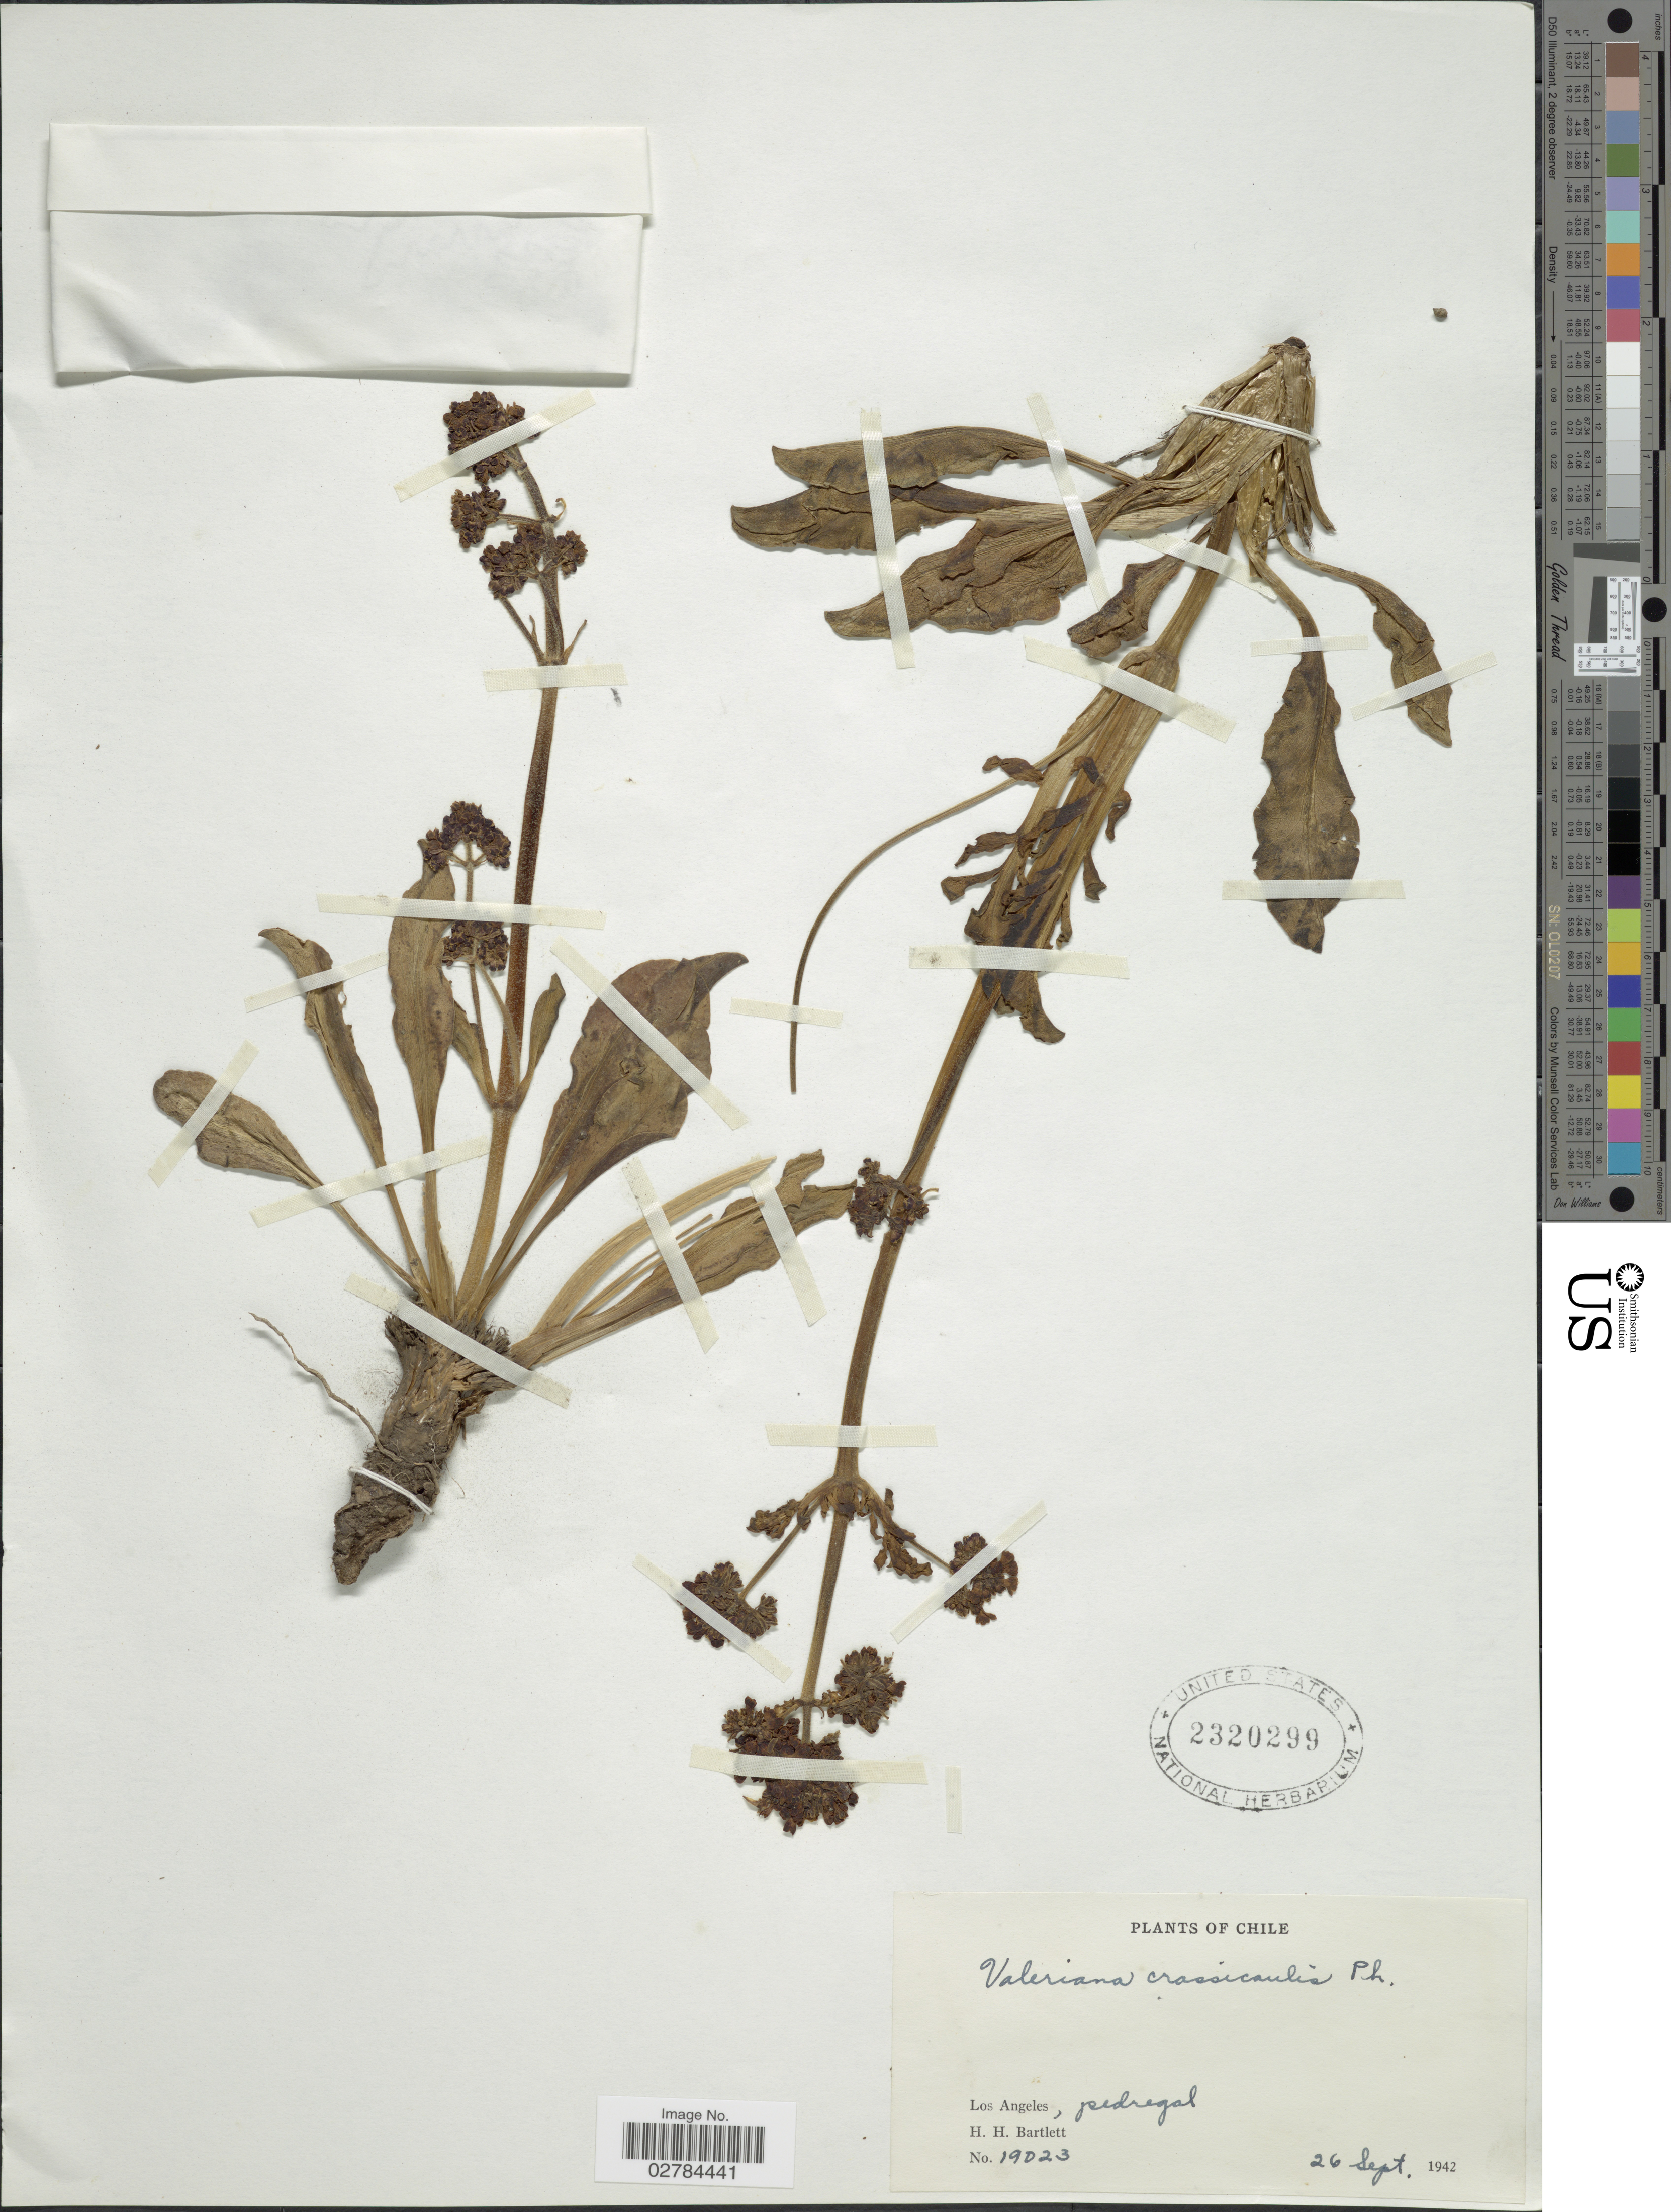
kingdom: Plantae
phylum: Tracheophyta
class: Magnoliopsida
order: Dipsacales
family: Caprifoliaceae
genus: Valeriana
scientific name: Valeriana crassicaulis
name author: Phil.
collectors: H. H. Bartlett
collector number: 19023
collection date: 1942-09-26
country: Chile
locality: Los Angeles, pedregal.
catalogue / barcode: US 2320299